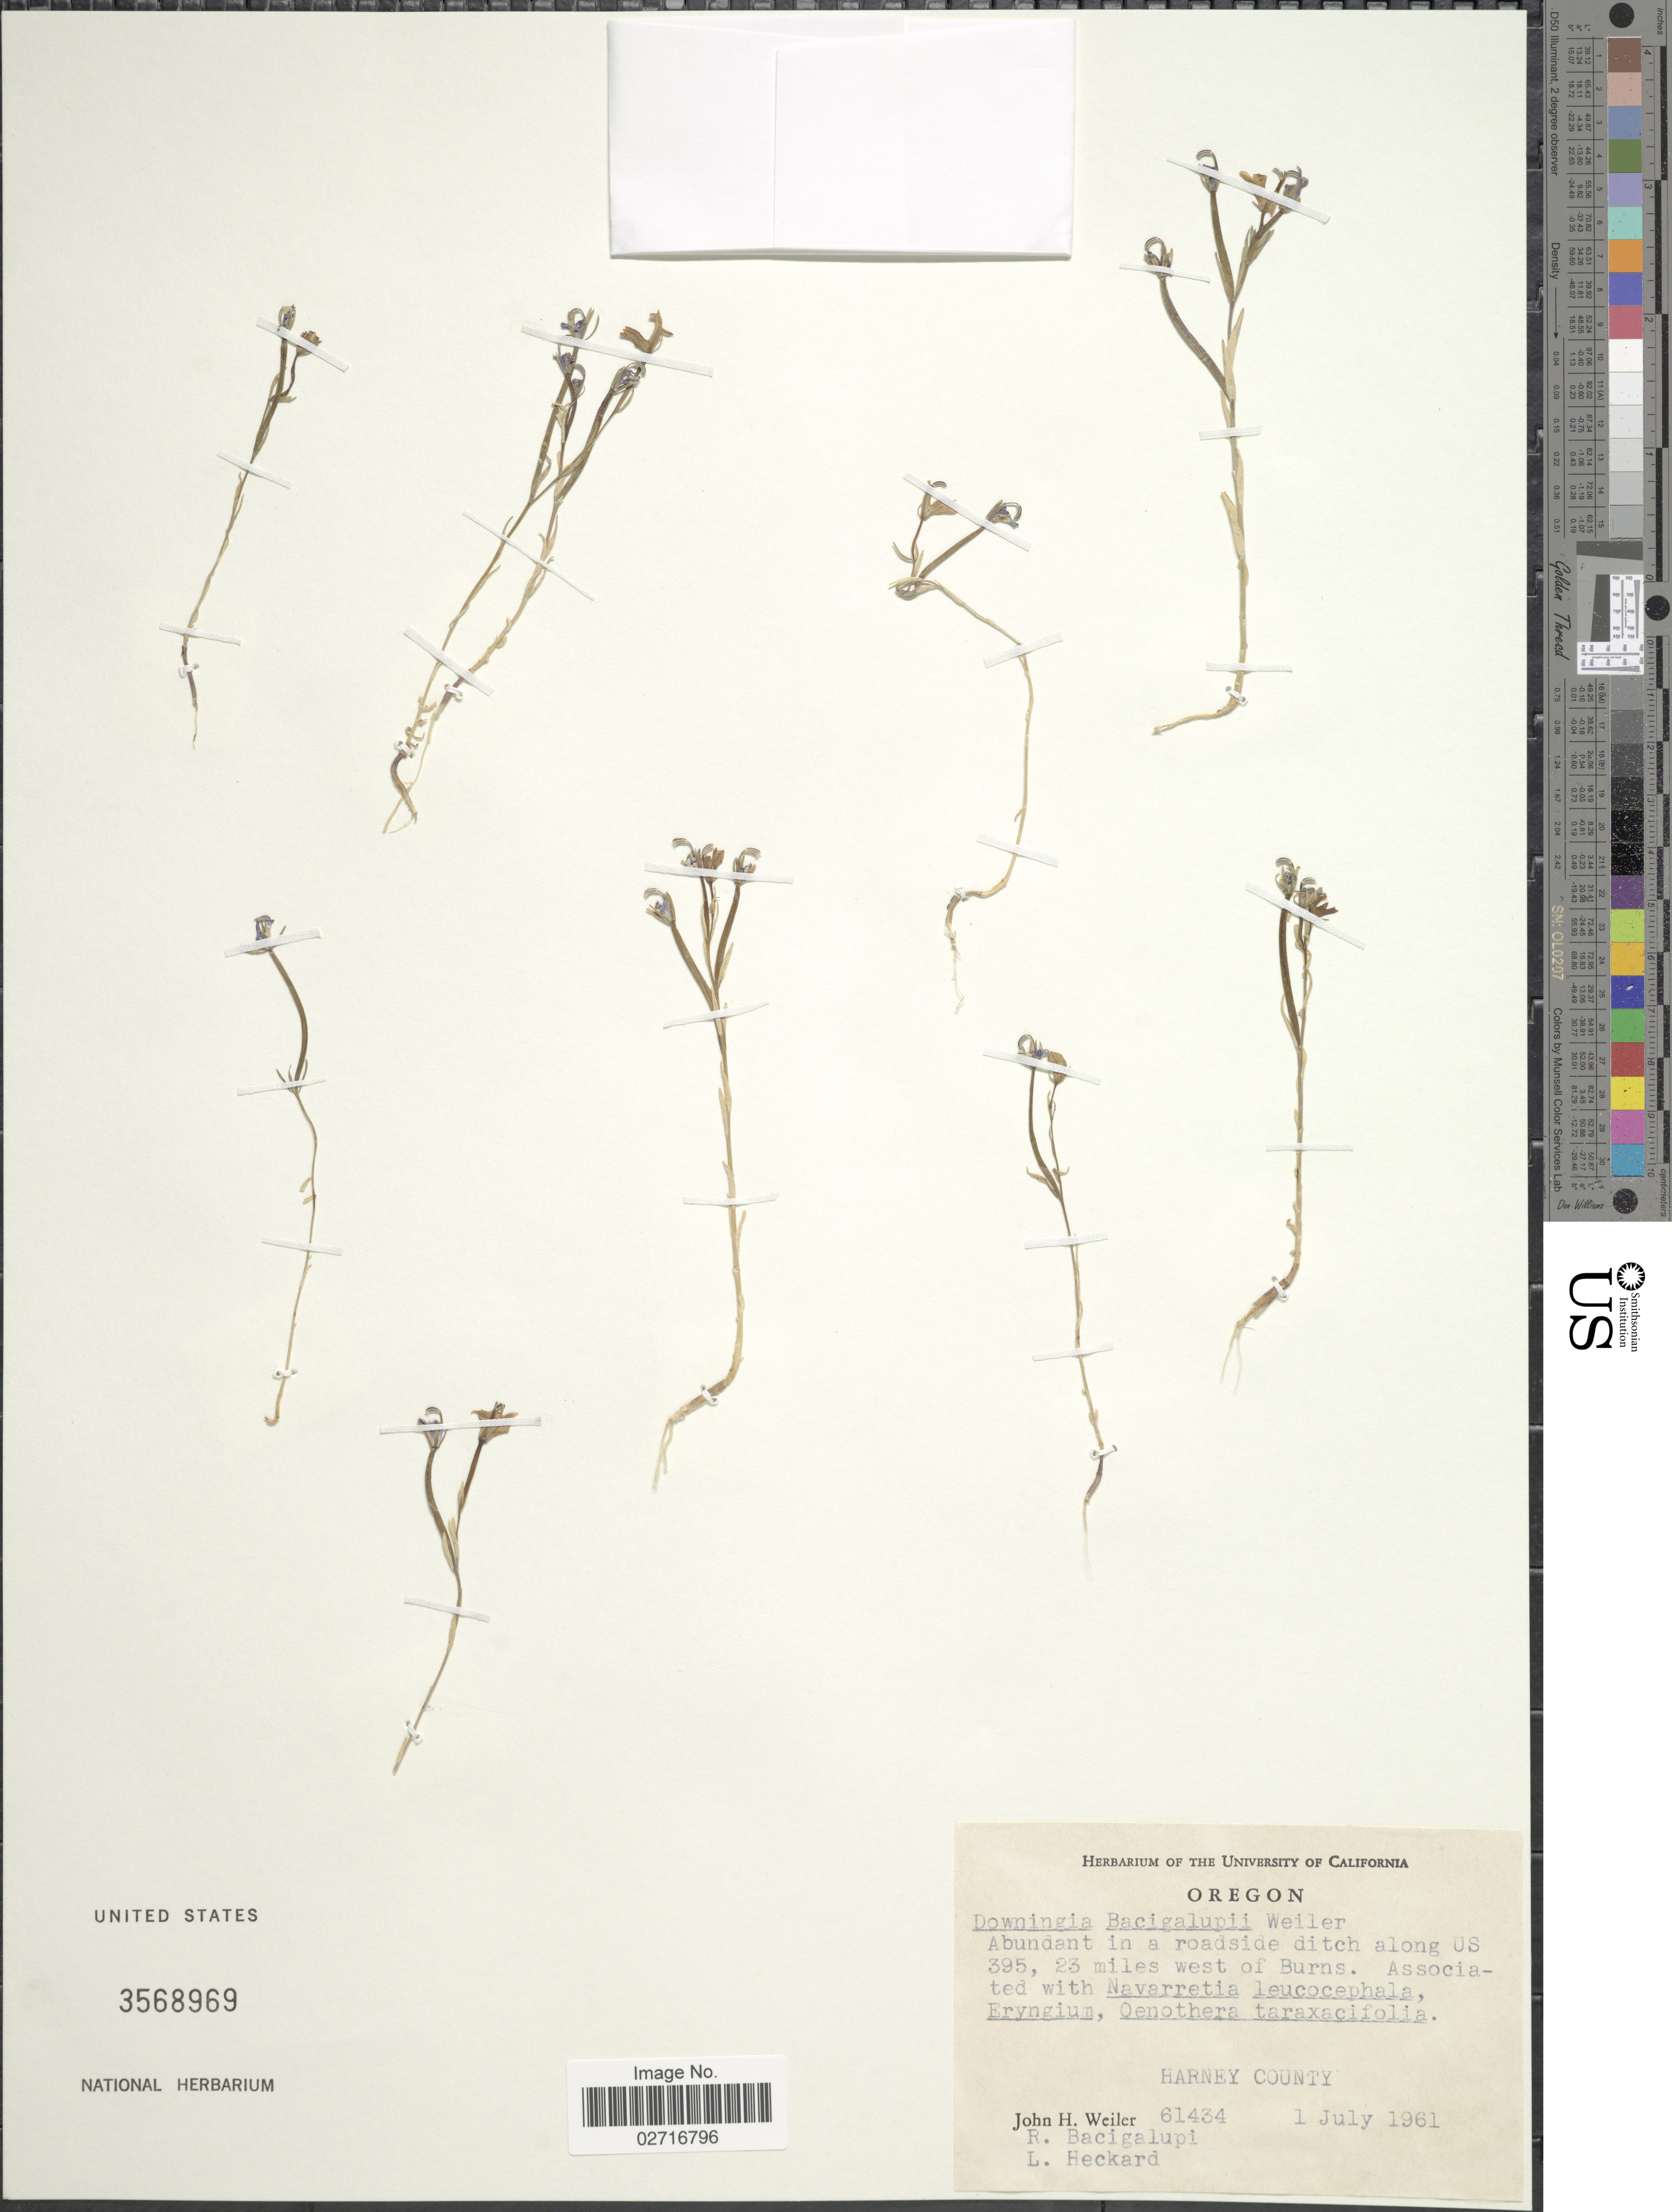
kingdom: Plantae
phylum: Tracheophyta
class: Magnoliopsida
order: Asterales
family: Campanulaceae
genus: Downingia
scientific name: Downingia bacigalupii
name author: Weiler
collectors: J. H. Weiler, R. Bacigalupi & L. R. Heckard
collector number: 61434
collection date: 1961-07-01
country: United States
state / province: Oregon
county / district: Harney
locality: Abundant in a roadside ditch along US 395, 23 miles west of Burns, Harney County.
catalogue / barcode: US 3568969